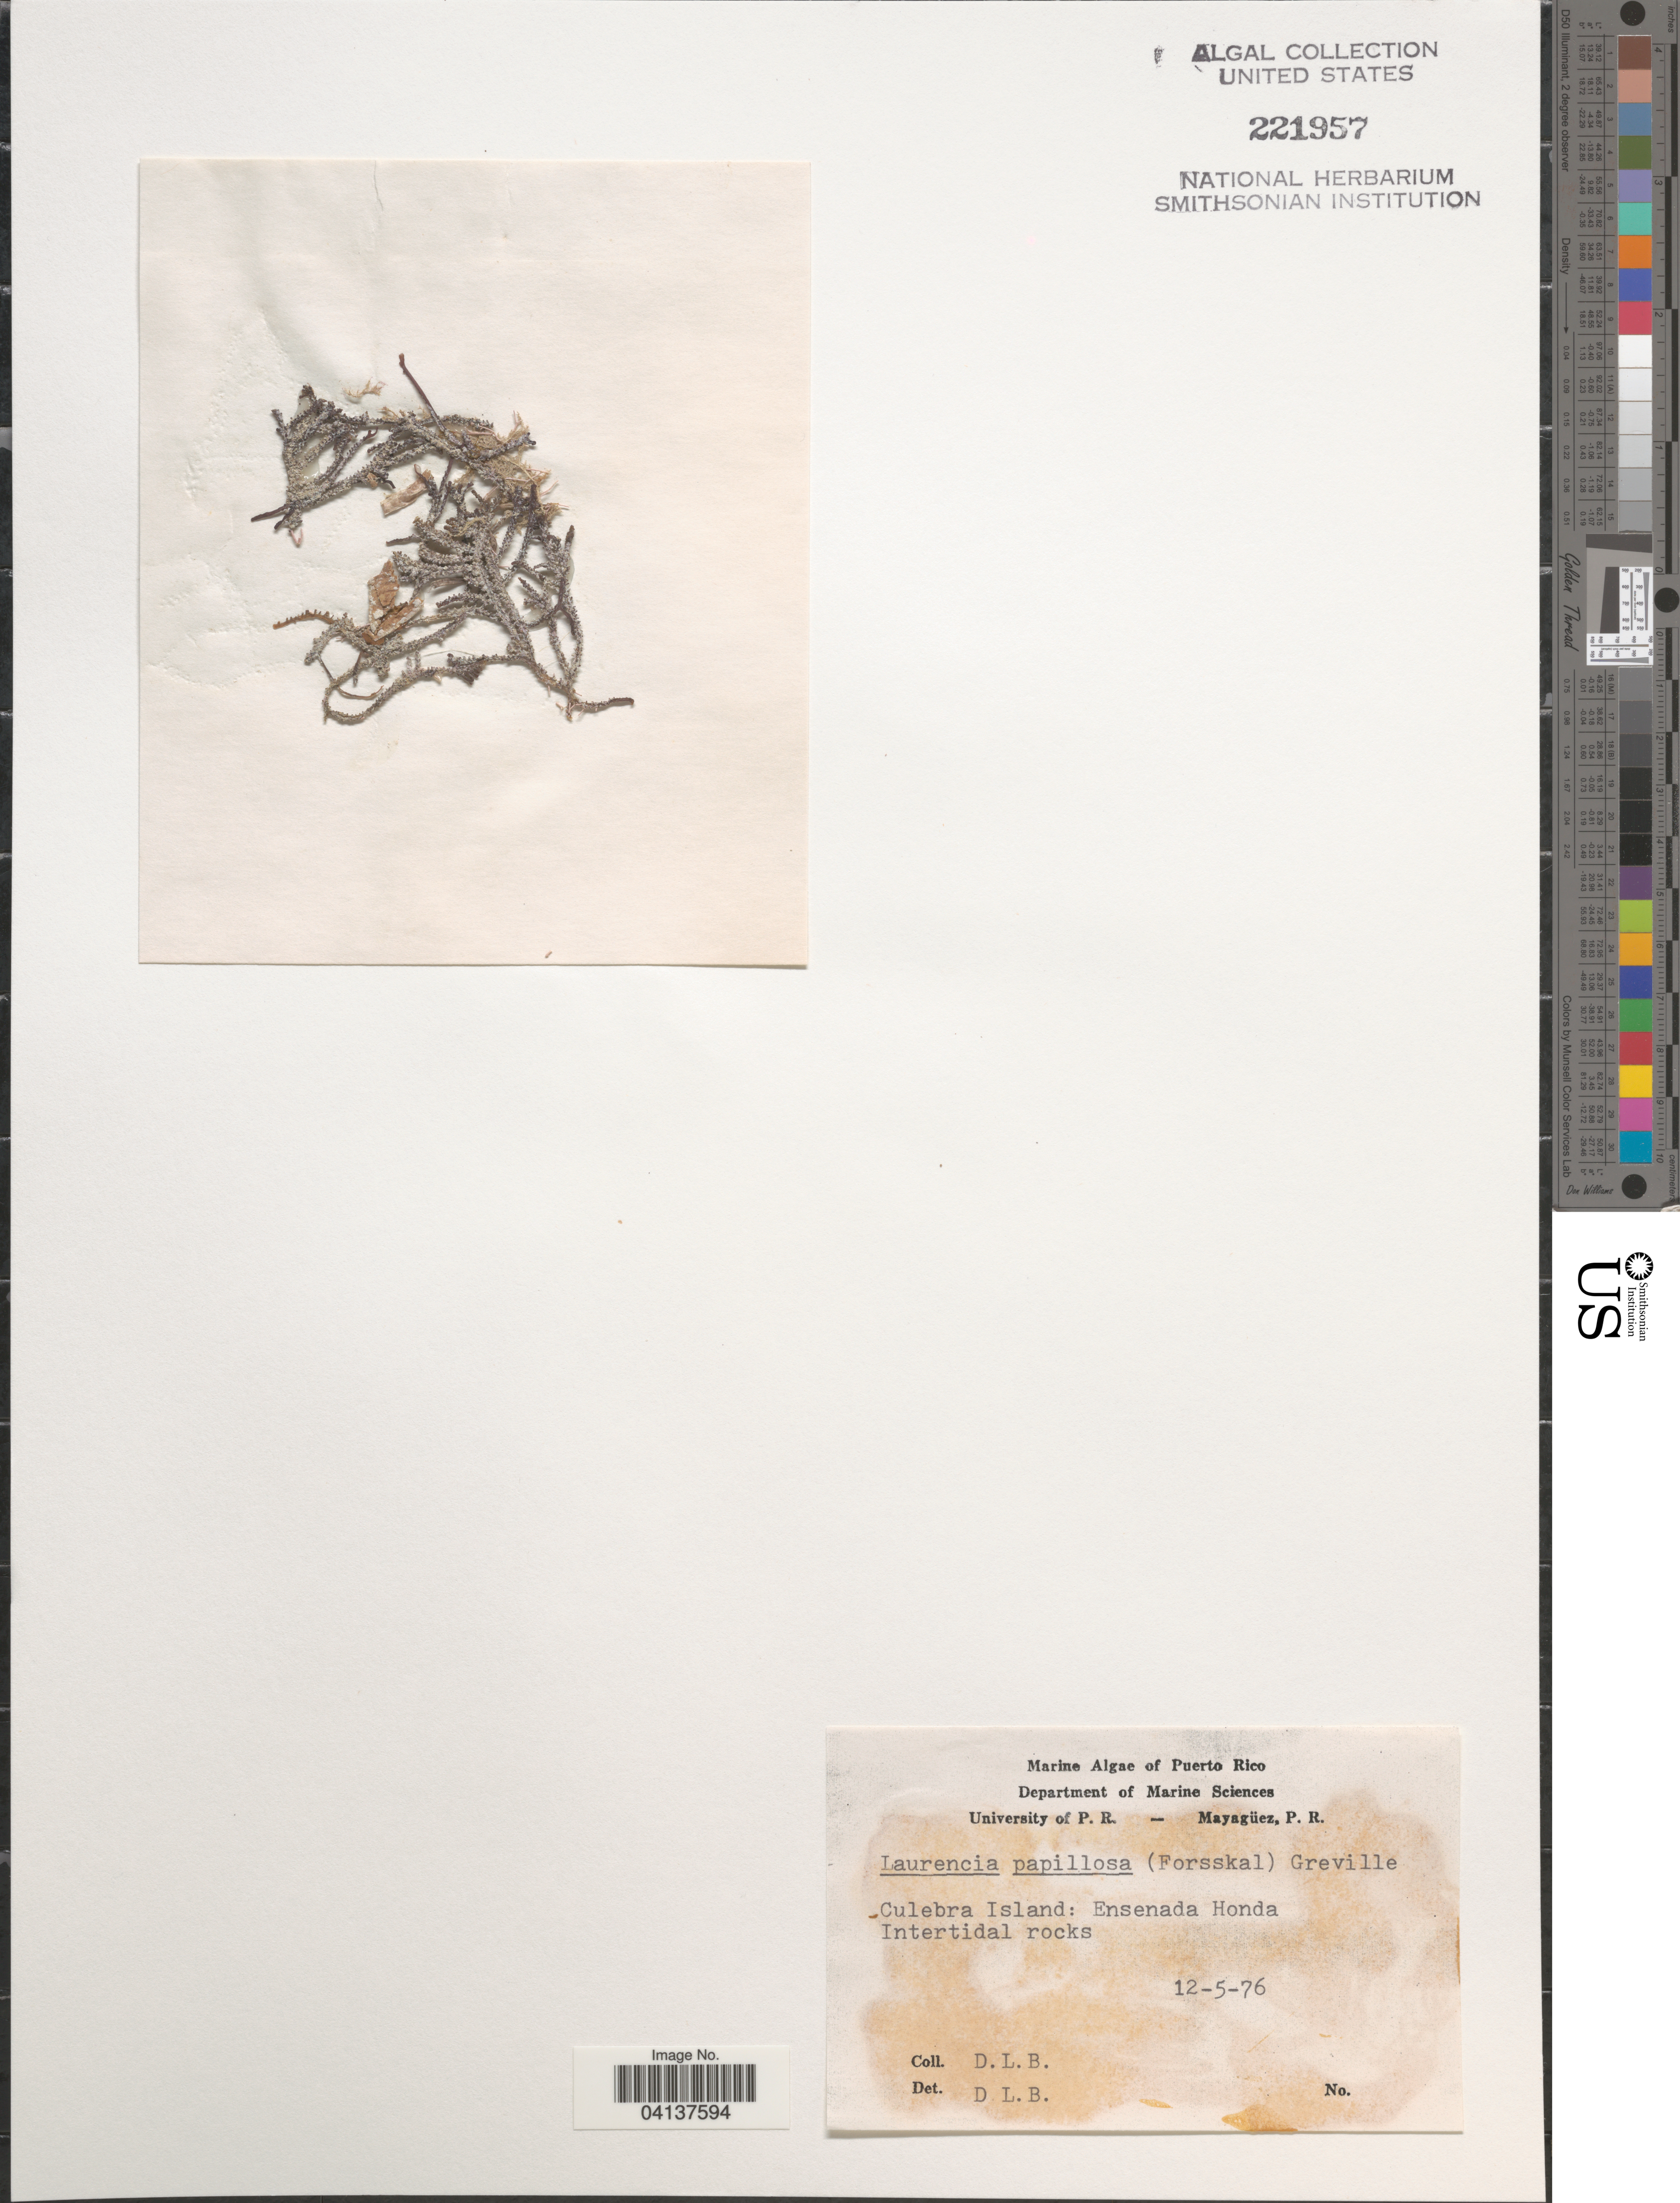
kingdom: Plantae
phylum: Rhodophyta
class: Florideophyceae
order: Ceramiales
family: Rhodomelaceae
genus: Palisada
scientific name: Palisada perforata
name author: (Bory) K.W. Nam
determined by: Algae name updating Project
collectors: D. L. B.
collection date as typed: Transcribed d/m/y: 12/5/76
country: Puerto Rico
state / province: Culebra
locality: Culebra Island: Ensenada Honda.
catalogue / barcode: US 221957